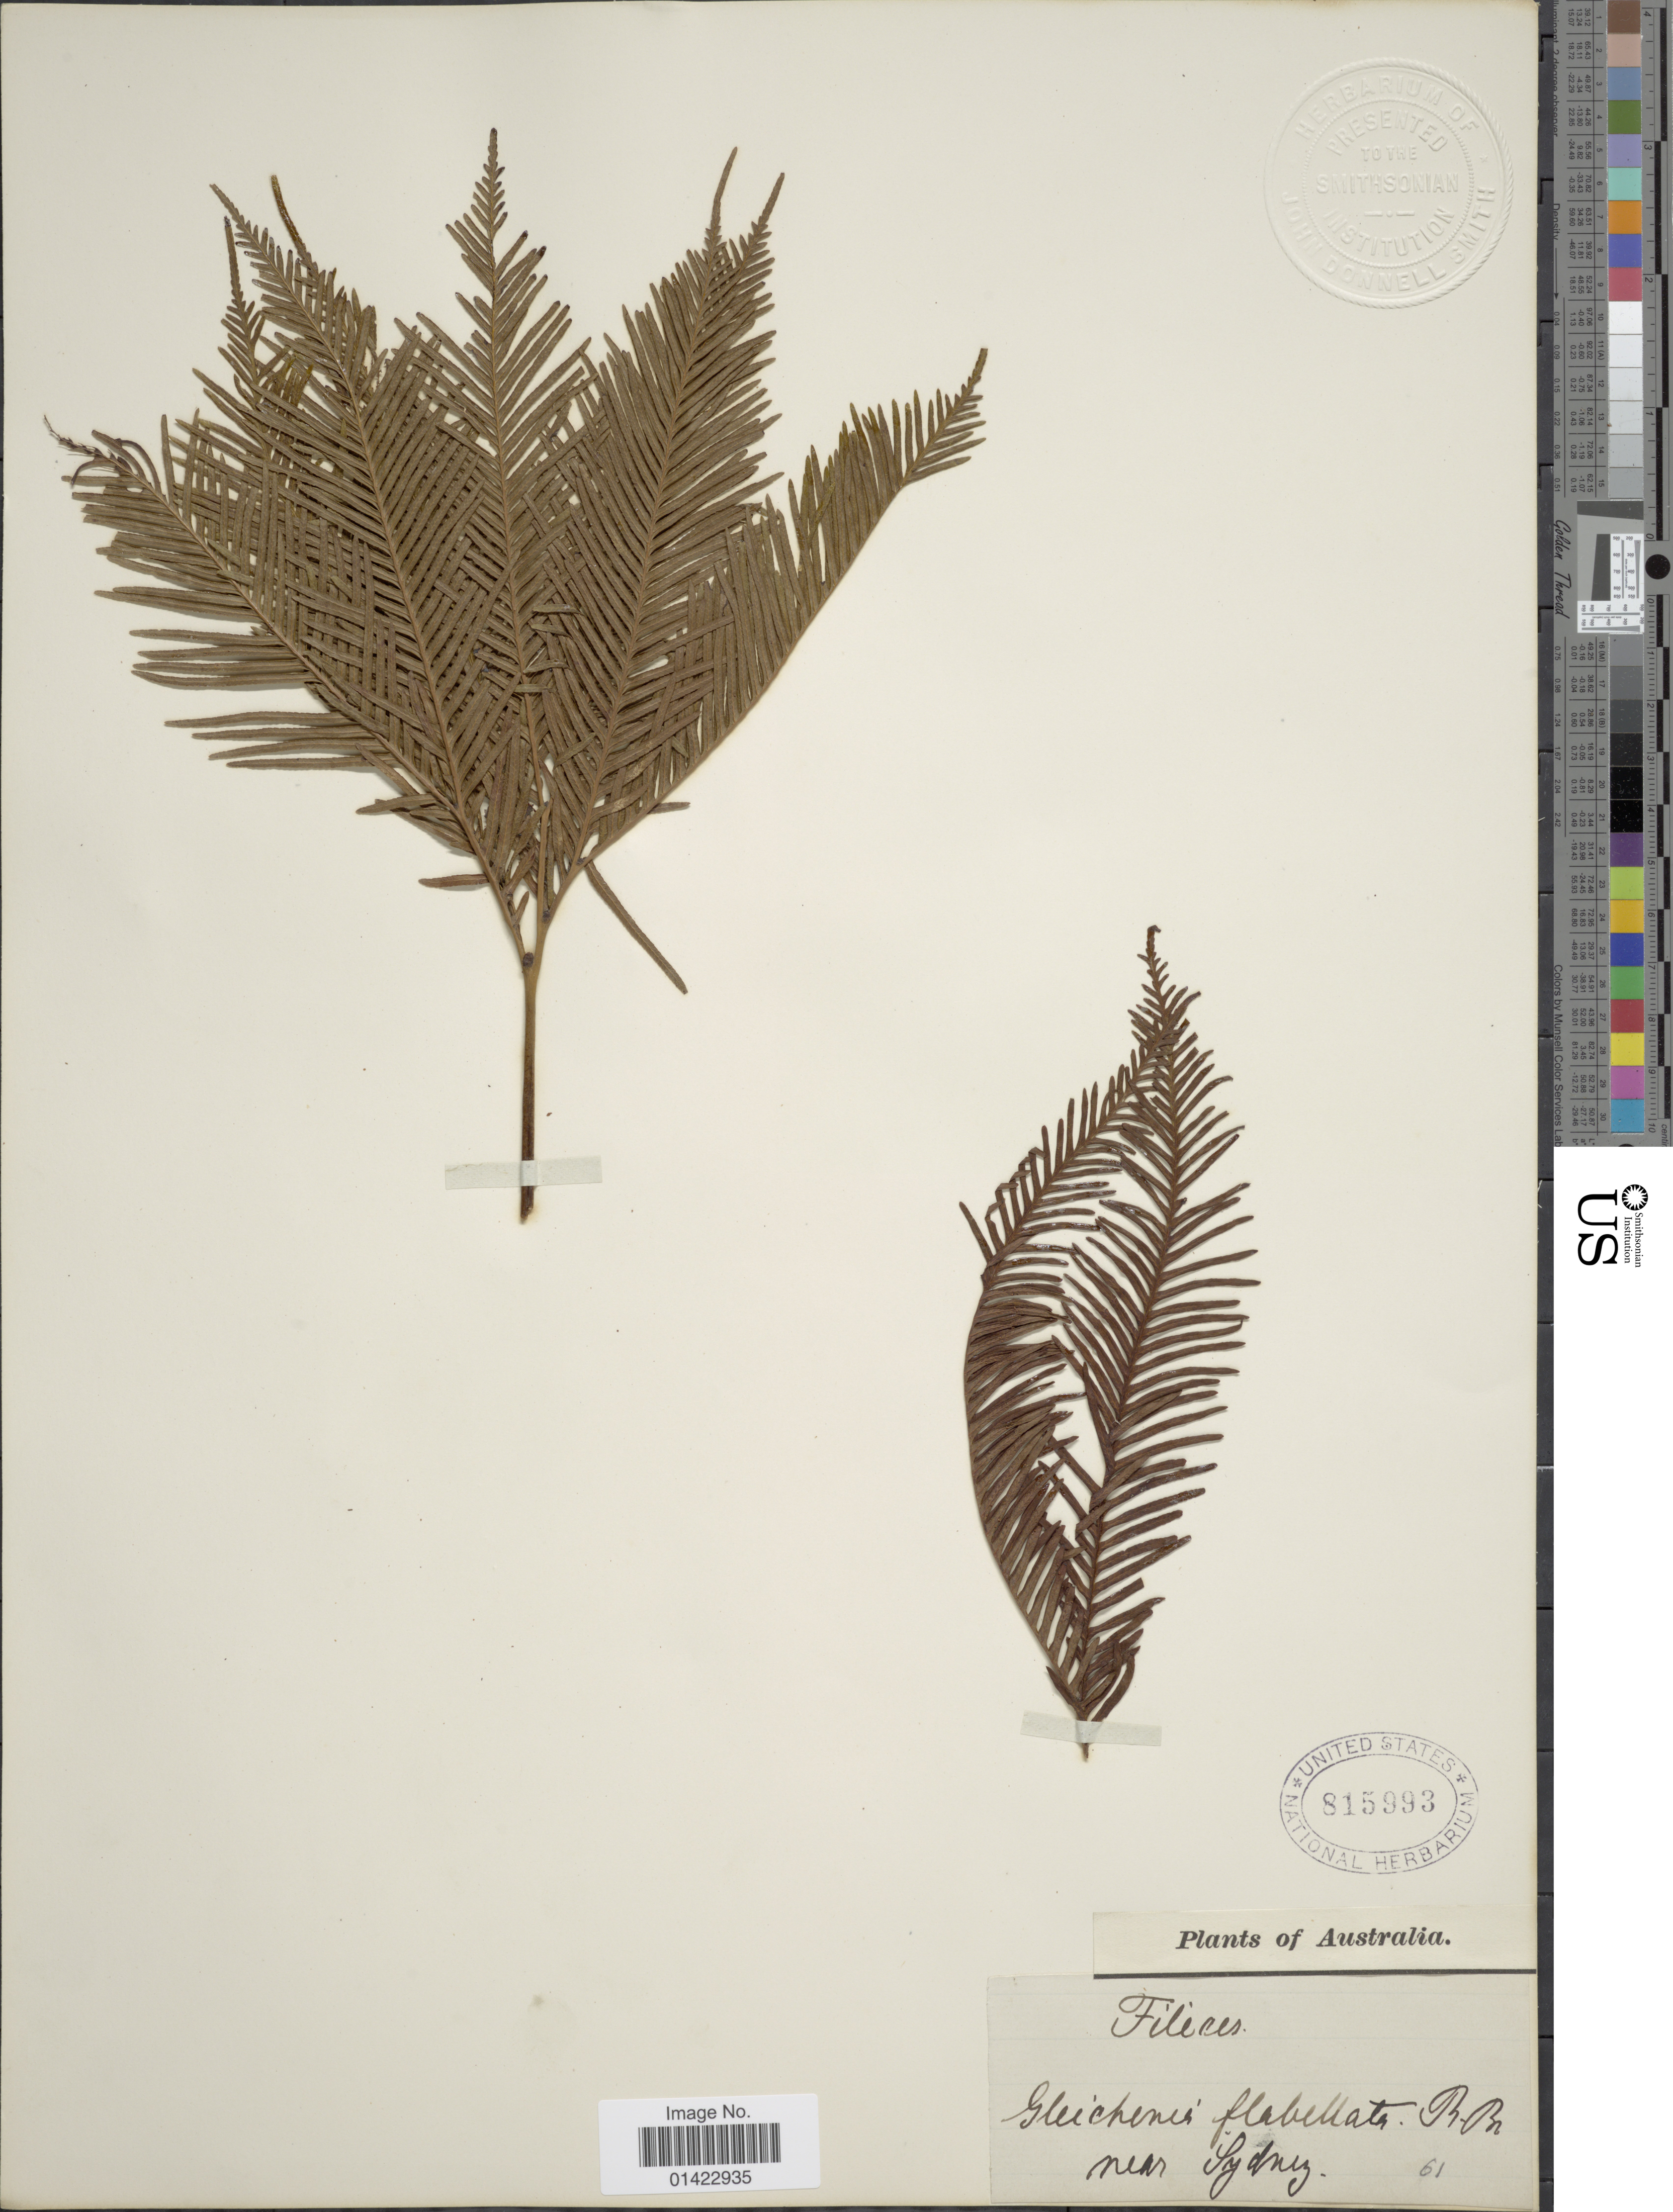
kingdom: Plantae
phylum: Tracheophyta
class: Polypodiopsida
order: Gleicheniales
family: Gleicheniaceae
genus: Sticherus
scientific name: Sticherus flabellatus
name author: (R. Br.) H. St. John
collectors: R. Chand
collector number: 61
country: Australia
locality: Near Sydney.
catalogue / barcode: US 815993